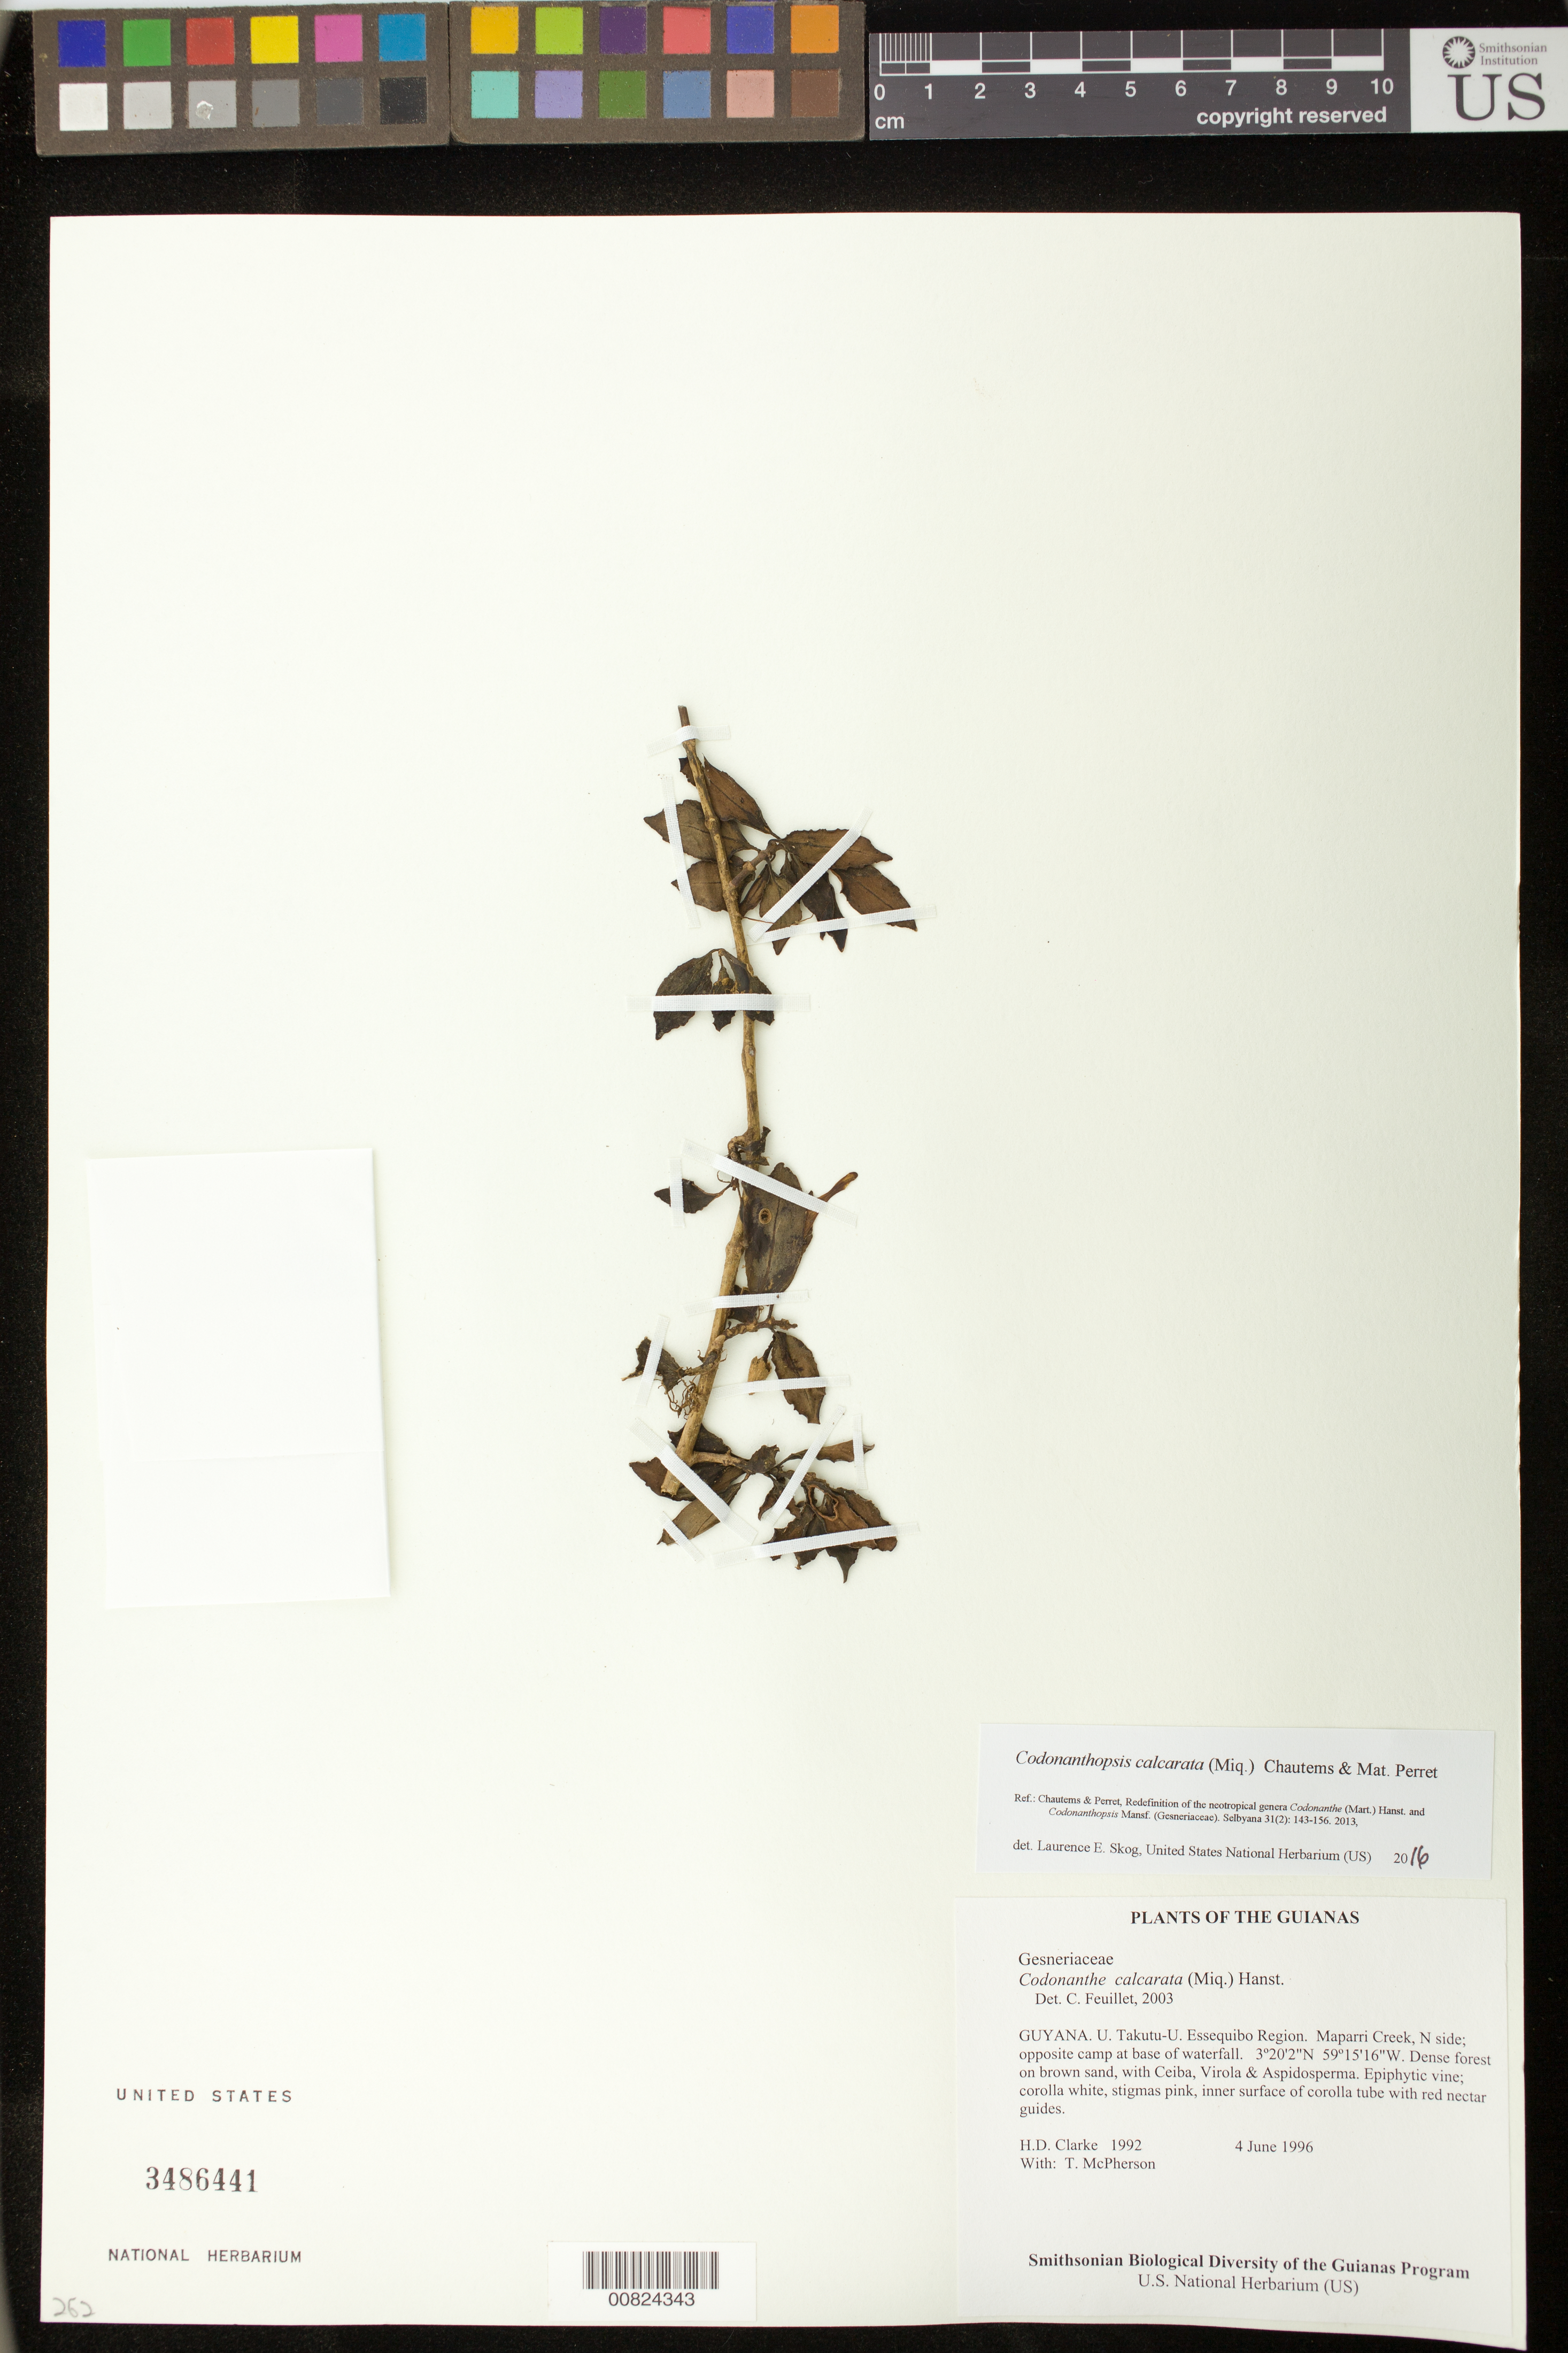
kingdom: Plantae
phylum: Tracheophyta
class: Magnoliopsida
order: Lamiales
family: Gesneriaceae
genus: Codonanthopsis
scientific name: Codonanthopsis calcarata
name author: (Miq.) Chautems & Mat.Perret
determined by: Skog, Laurence E.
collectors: H. D. Clarke & T. McPherson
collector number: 1992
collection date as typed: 5 June 1996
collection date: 1996-06-05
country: Guyana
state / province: U. Takutu-U. Essequibo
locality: Maparri Creek, N side; opposite camp at base of waterfall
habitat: Streamside vegetation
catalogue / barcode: US 3486441